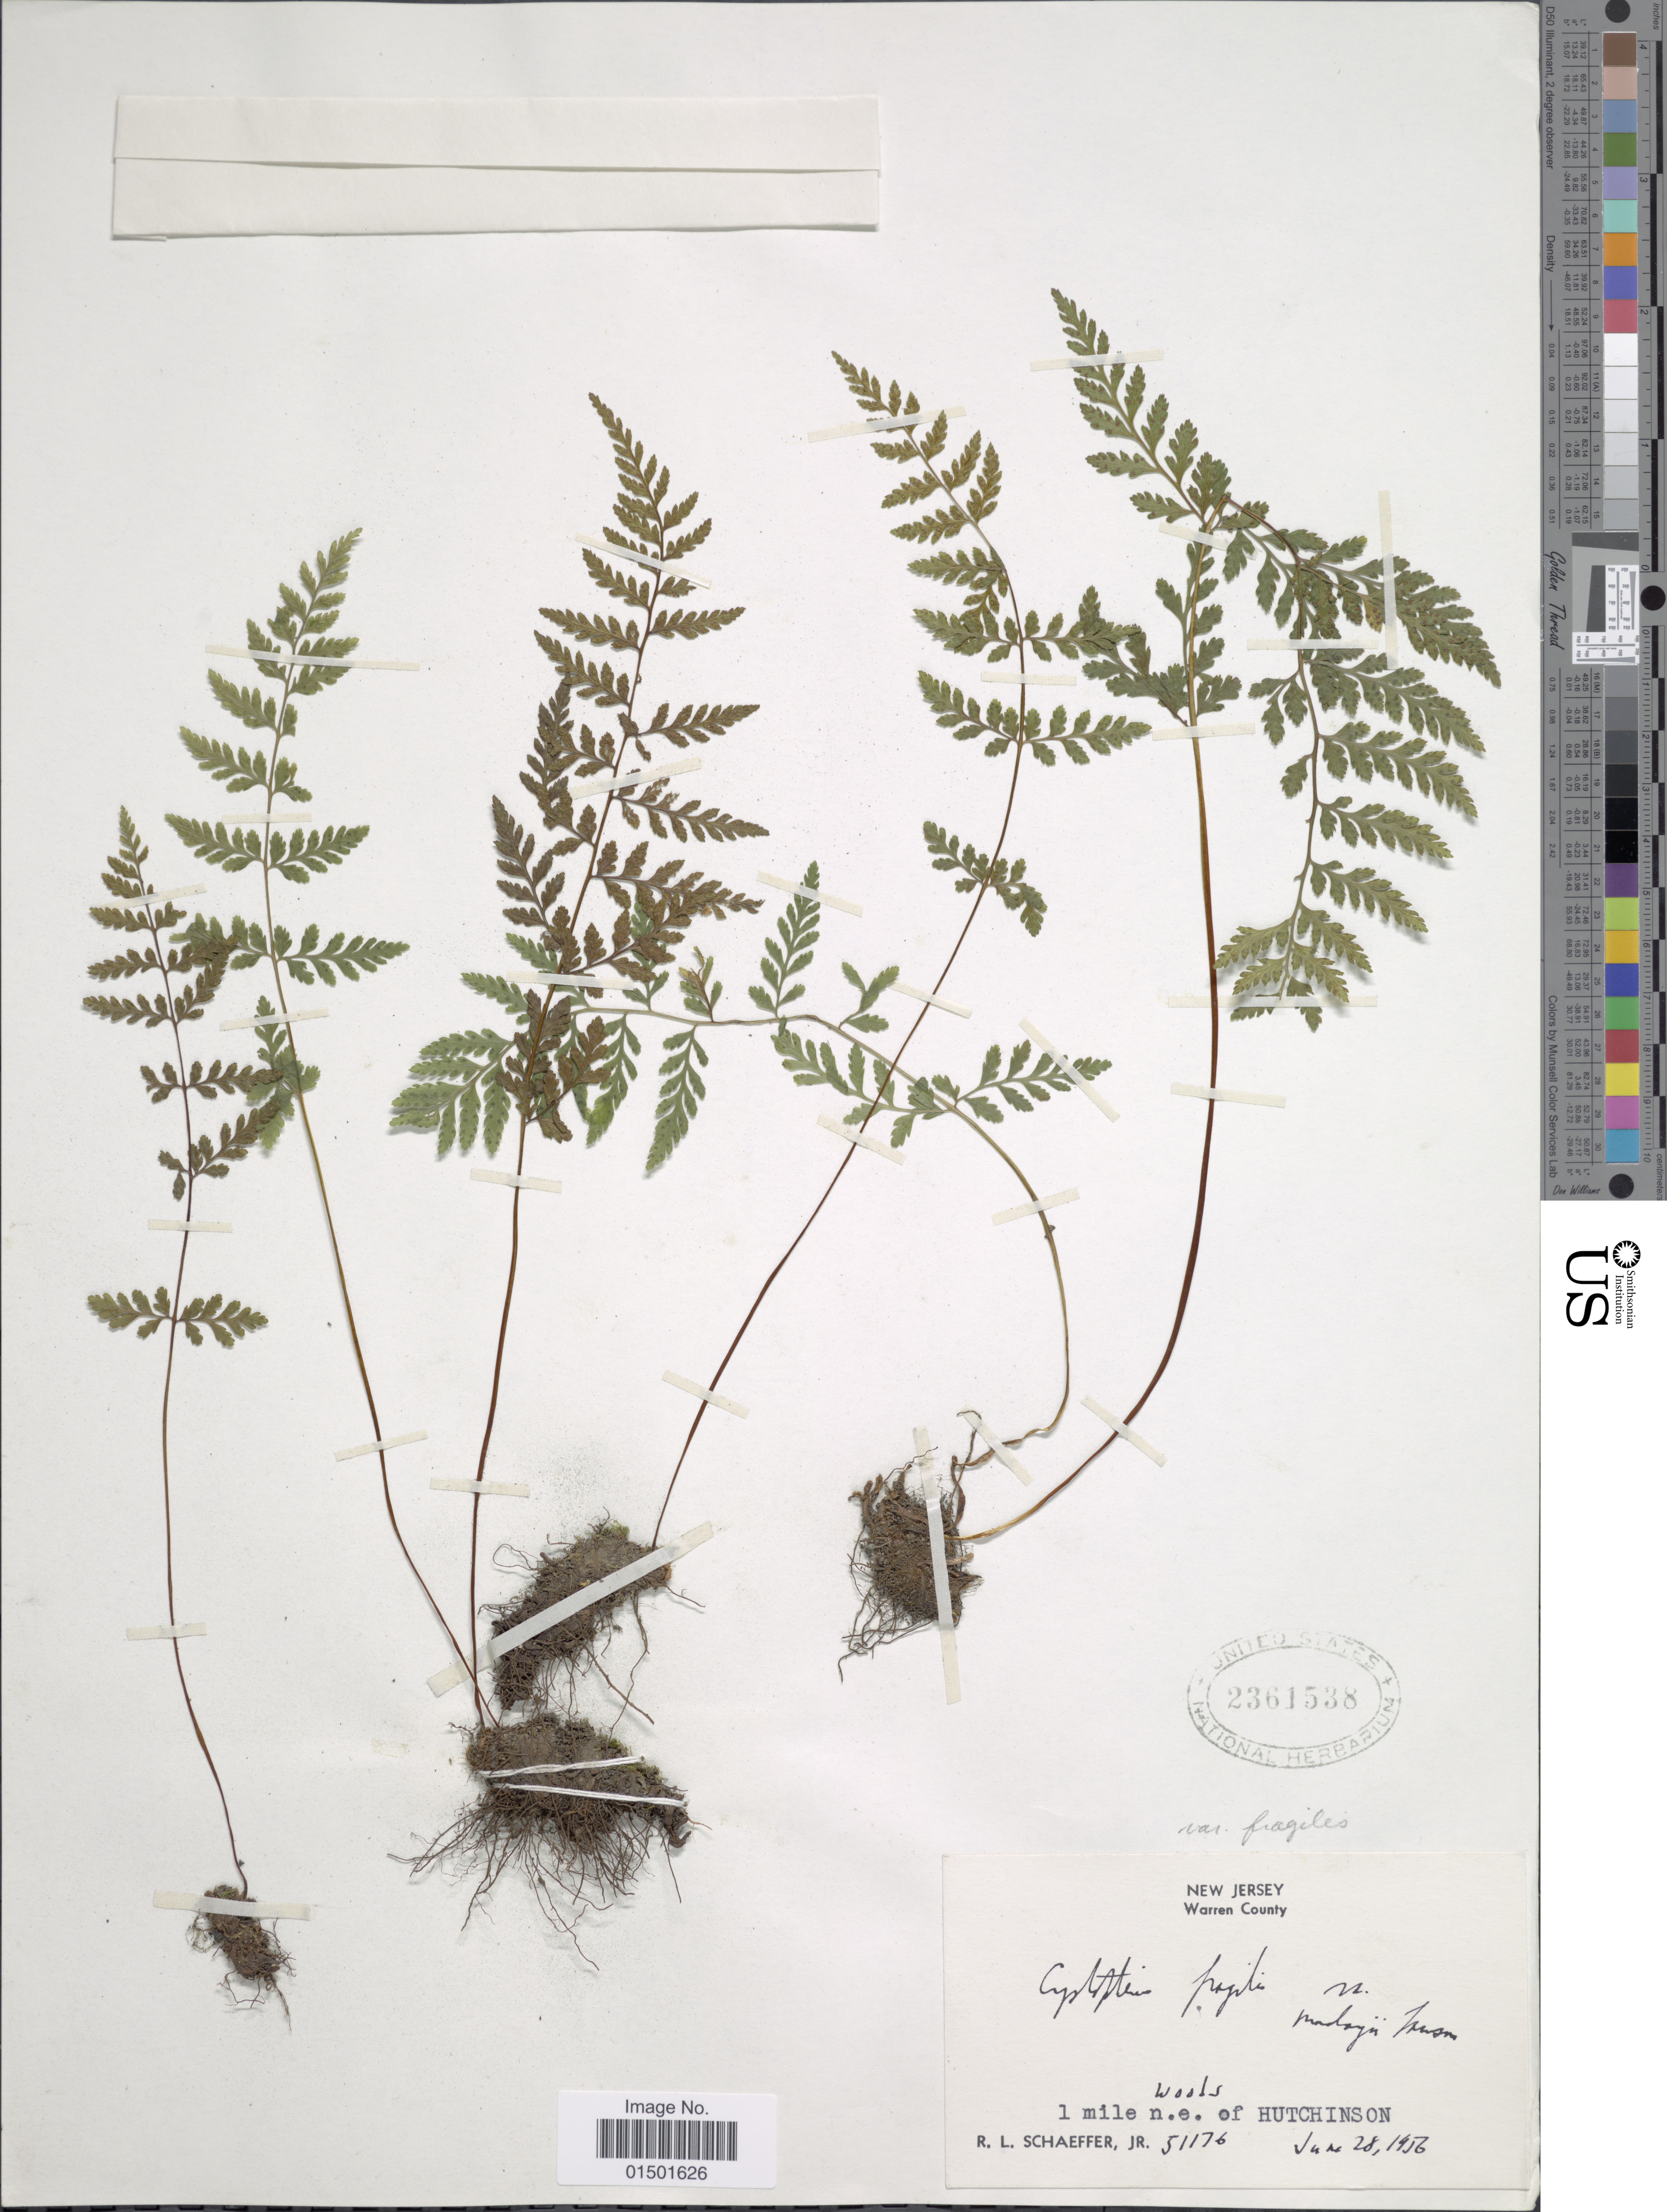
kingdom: Plantae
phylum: Tracheophyta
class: Polypodiopsida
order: Polypodiales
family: Cystopteridaceae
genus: Cystopteris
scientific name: Cystopteris fragilis var. fragilis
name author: (L.) Bernh.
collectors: R. L. Schaeffer Jr.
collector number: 51176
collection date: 1956-06-28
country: United States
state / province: New Jersey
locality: Warren County. 1 mile n.e. of Hutchinson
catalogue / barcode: US 2361538